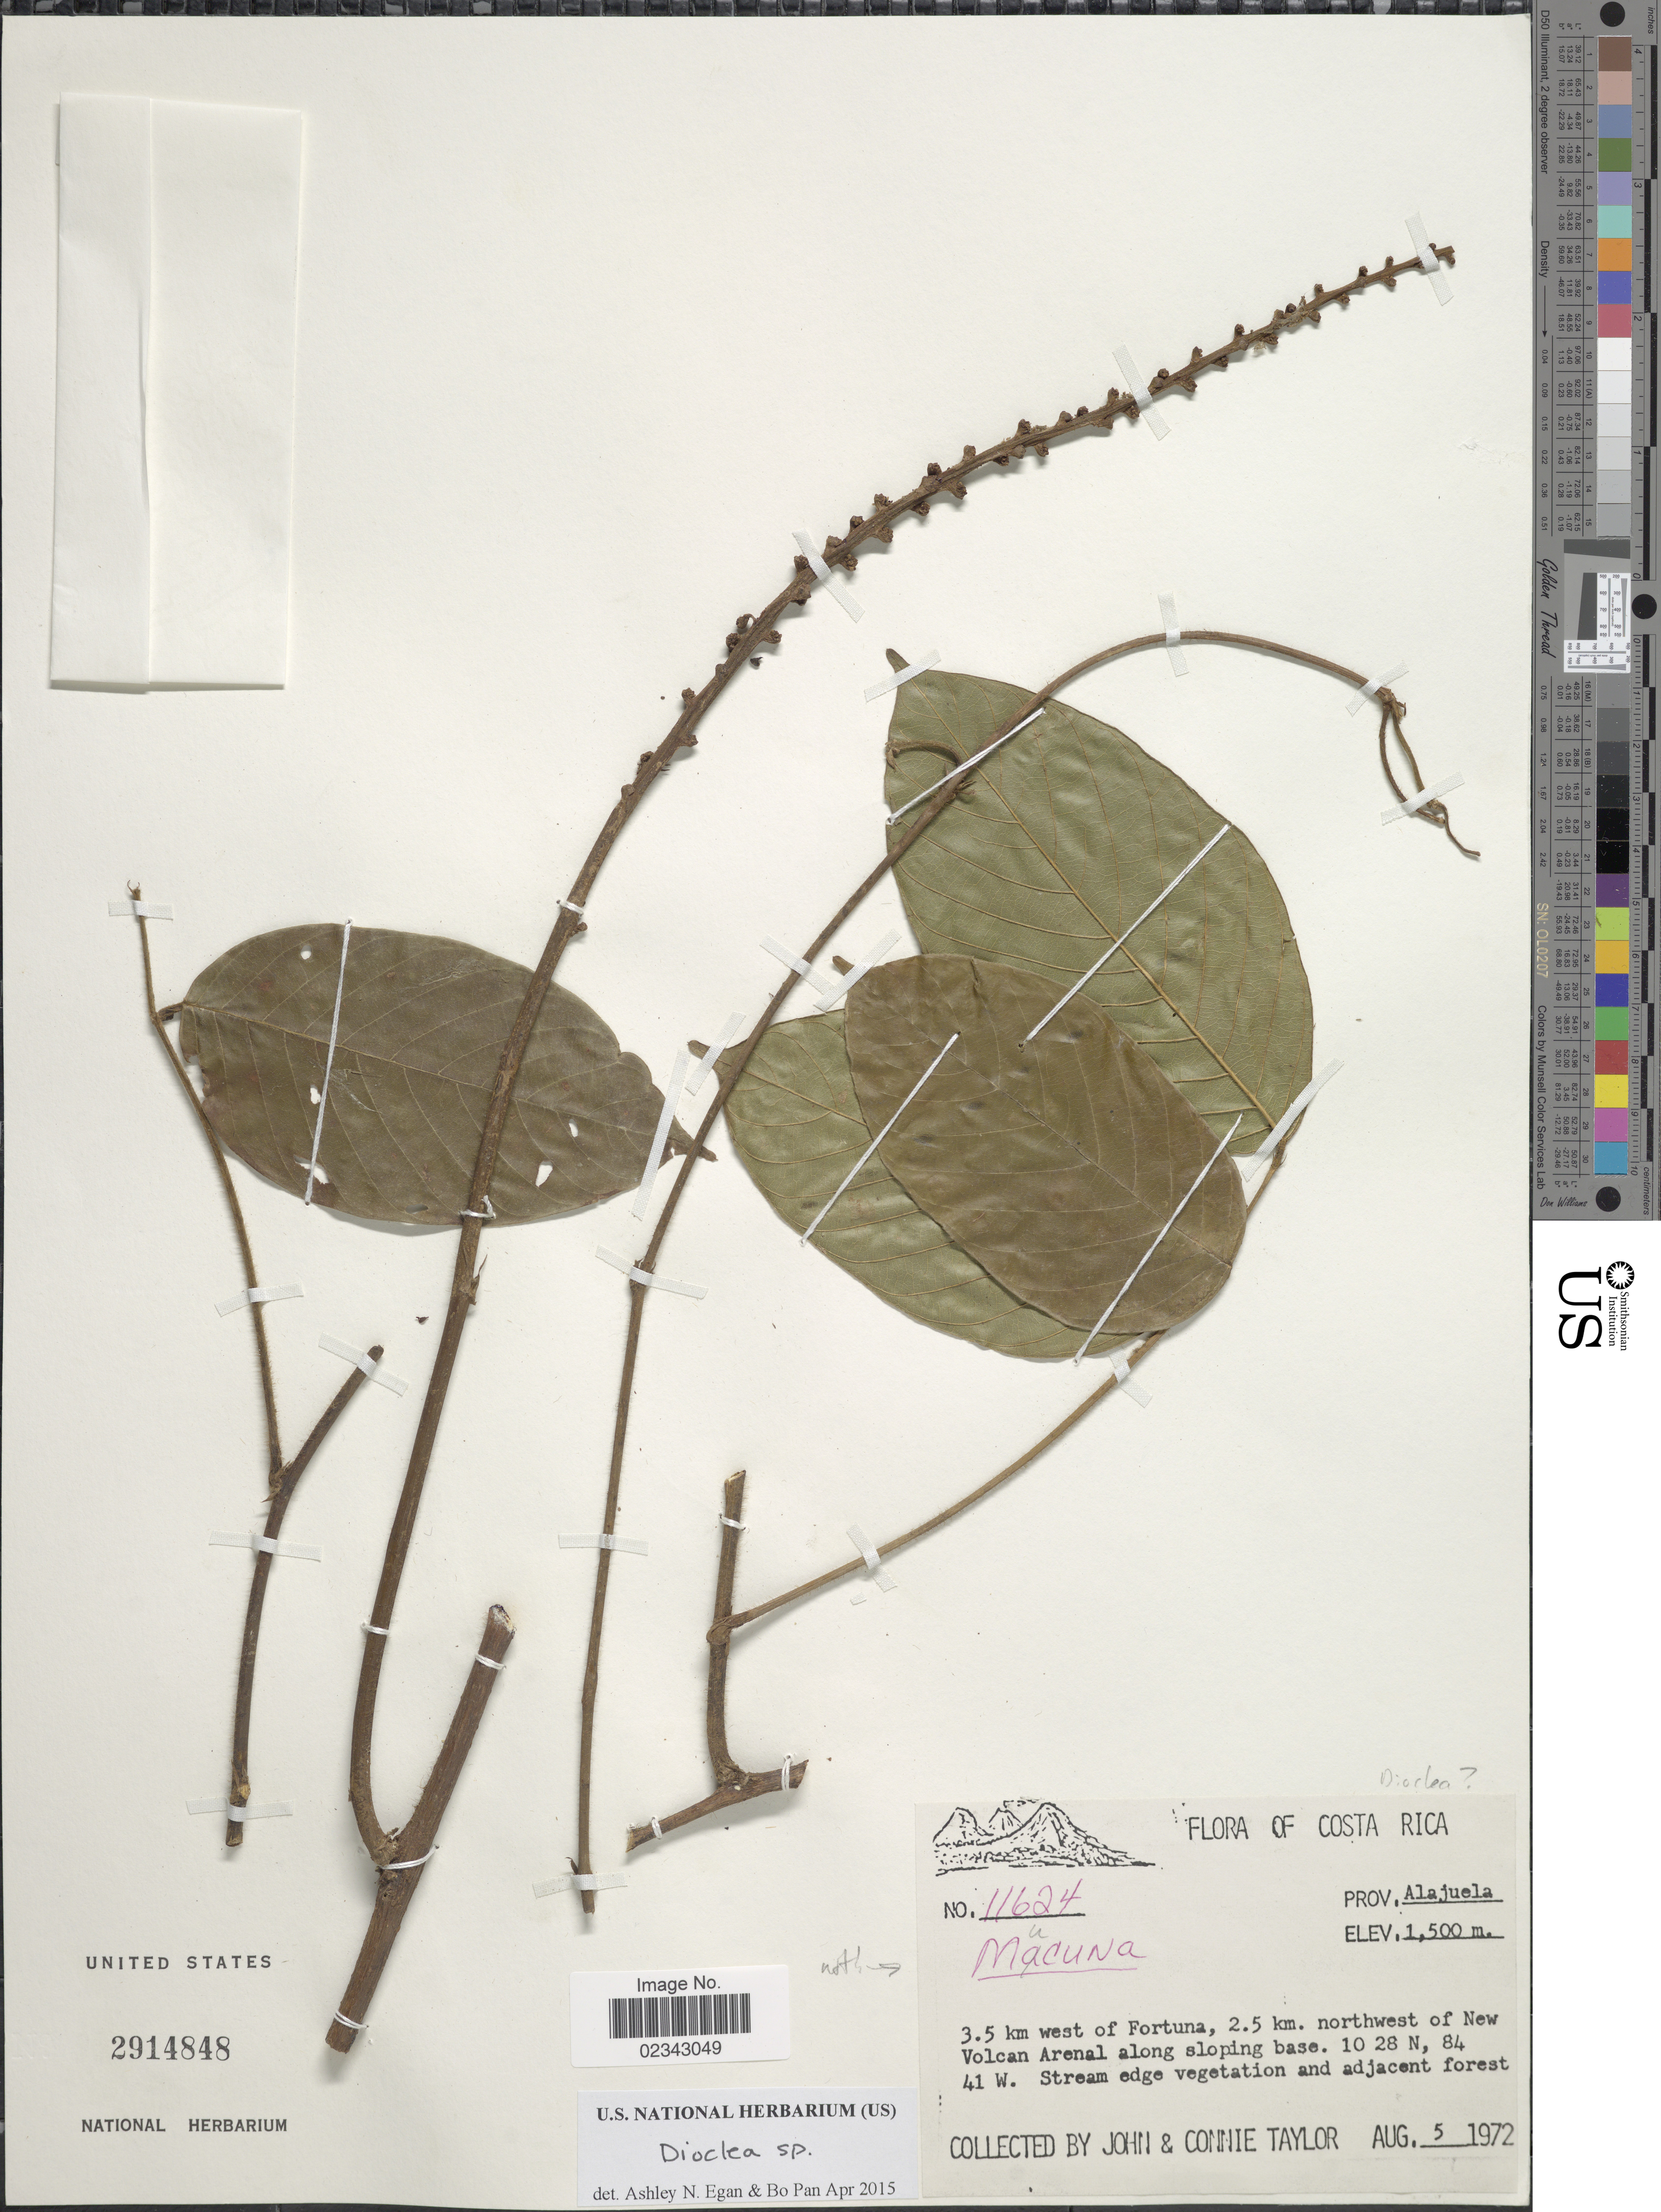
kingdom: Plantae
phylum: Tracheophyta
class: Magnoliopsida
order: Fabales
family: Fabaceae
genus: Dioclea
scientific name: Dioclea sp.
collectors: J. Taylor & C. Taylor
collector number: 11624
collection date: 1972-08-05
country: Costa Rica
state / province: Alajuela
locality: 3.5 km west of Fortuna, 2.5 km northwest of New Volcan Arenal along sloping base.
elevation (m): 1500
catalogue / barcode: US 2914848